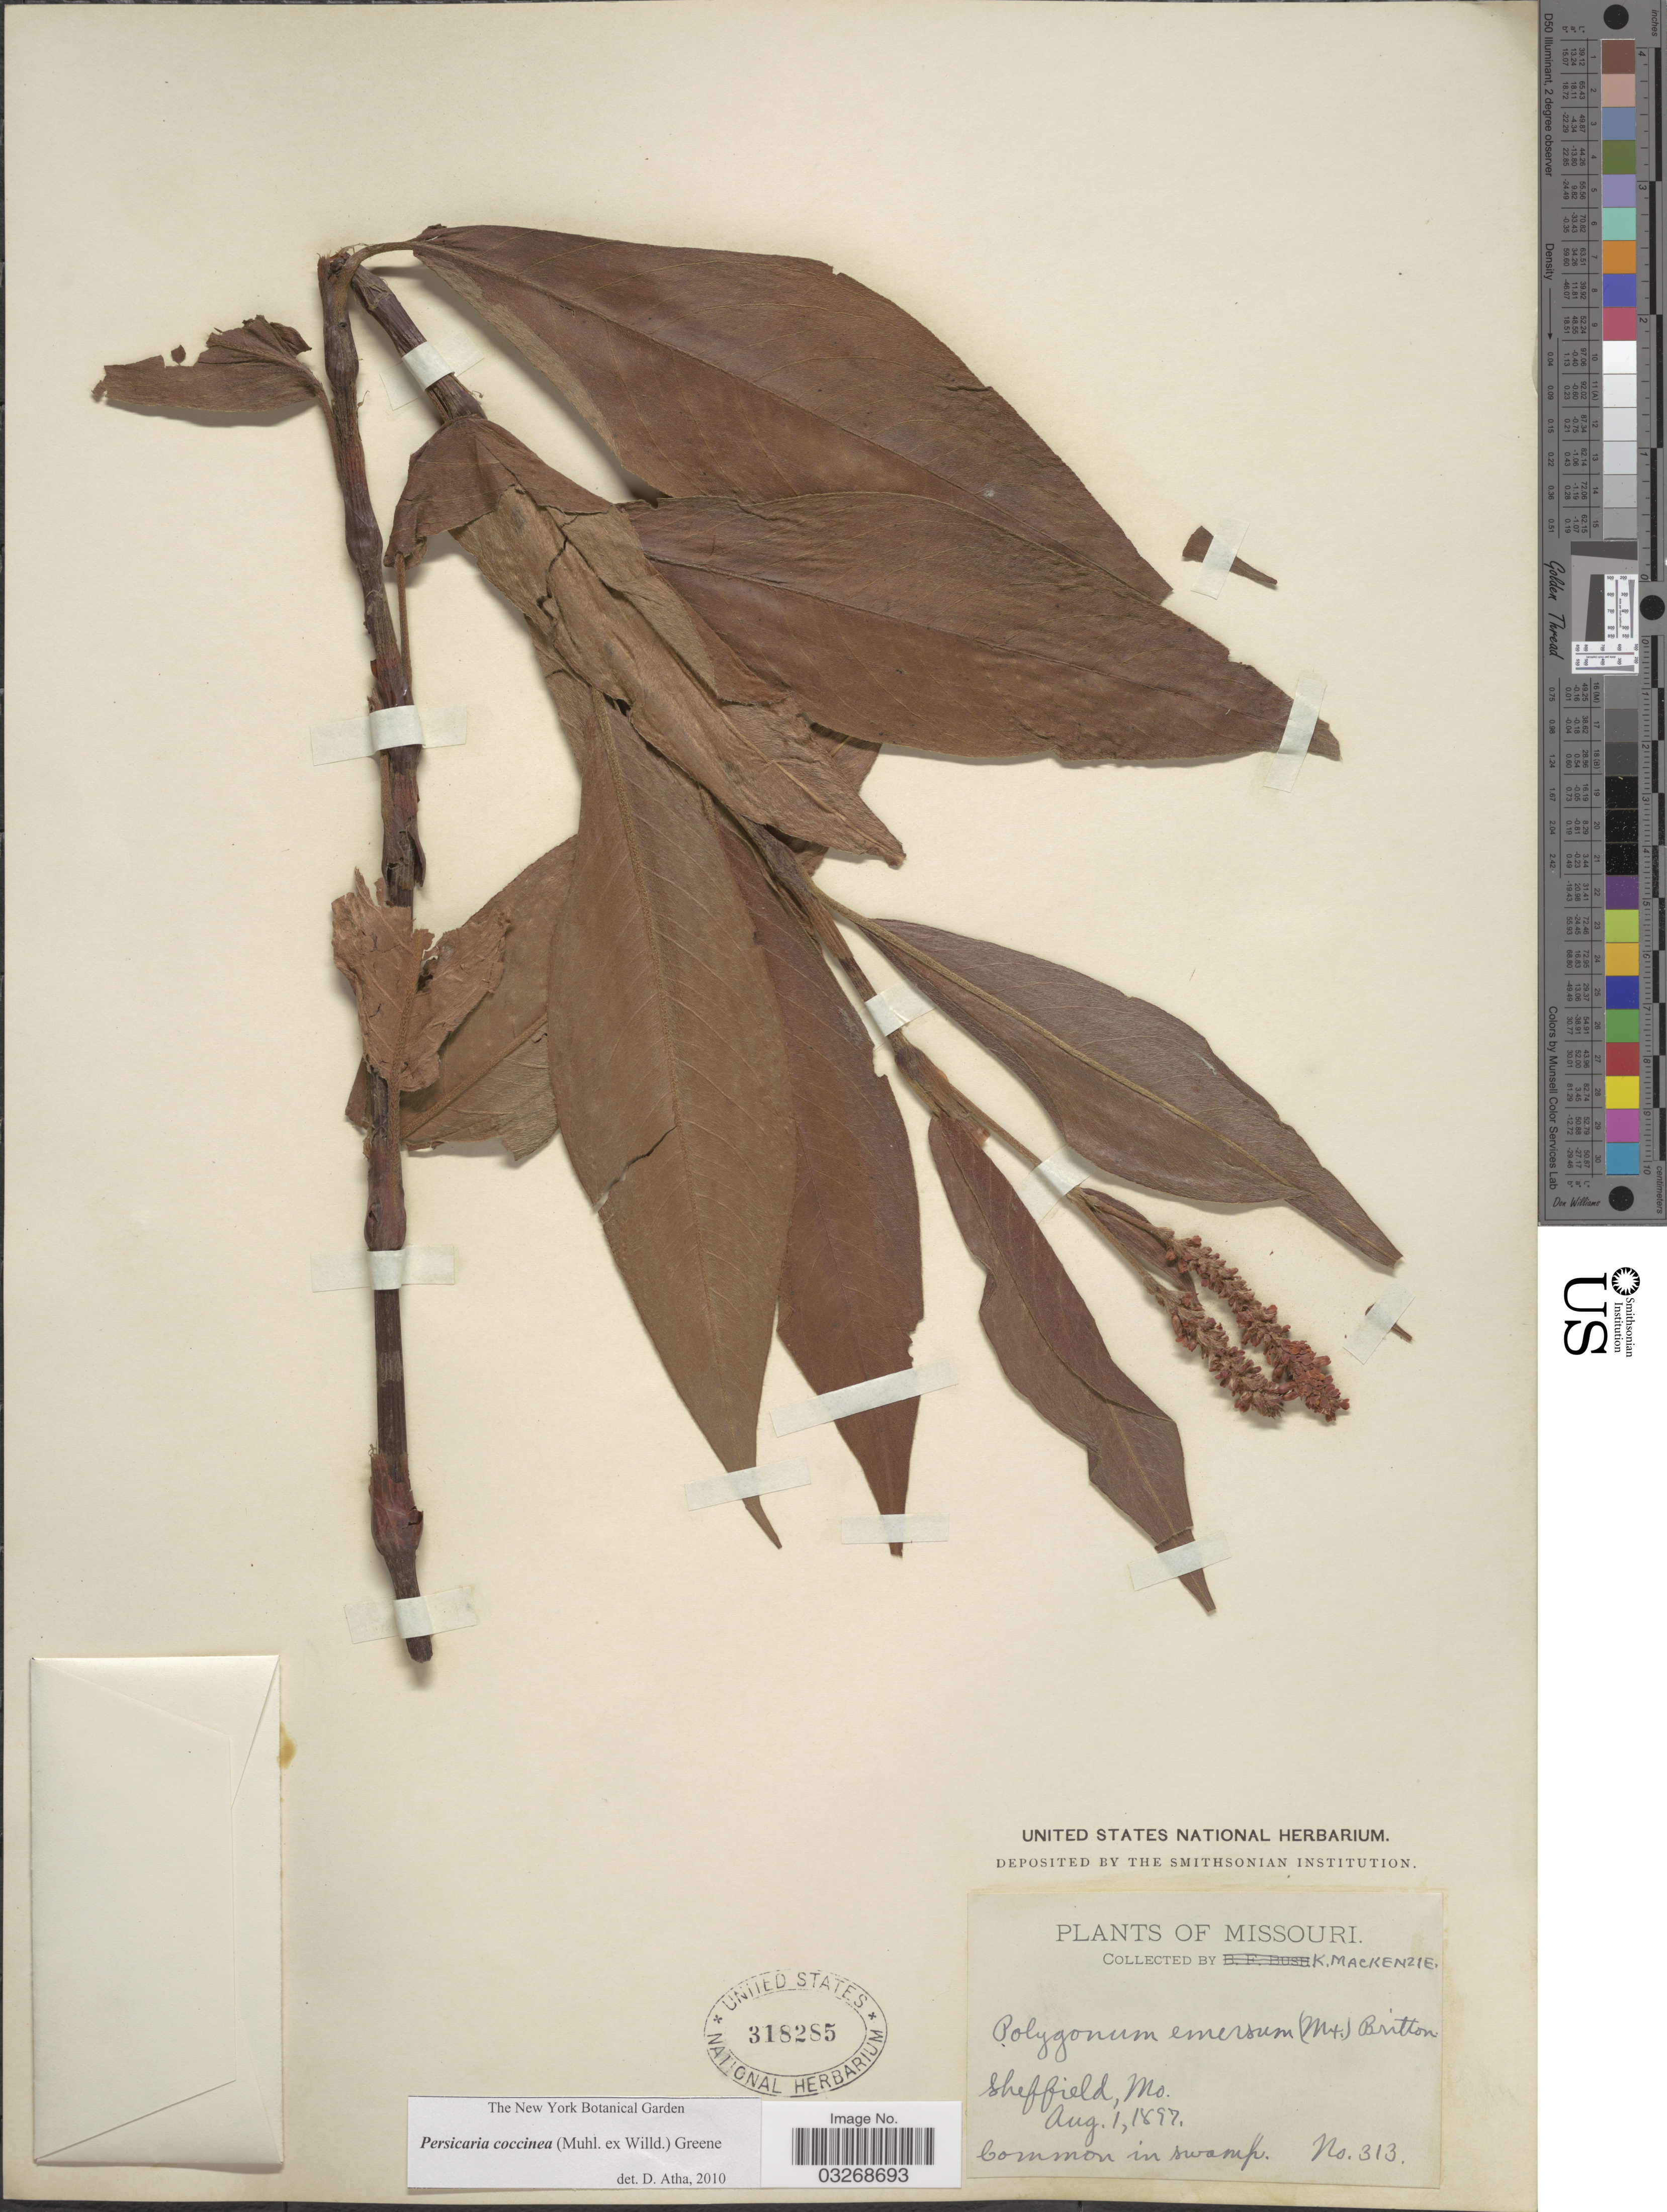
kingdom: Plantae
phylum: Tracheophyta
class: Magnoliopsida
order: Caryophyllales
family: Polygonaceae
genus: Persicaria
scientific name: Persicaria coccinea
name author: (Muhl. ex Willd.) Greene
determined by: Atha, D. E.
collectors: K. Mackenzie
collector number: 313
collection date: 1897-08-01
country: United States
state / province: Missouri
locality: Sheffield.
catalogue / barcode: US 318285